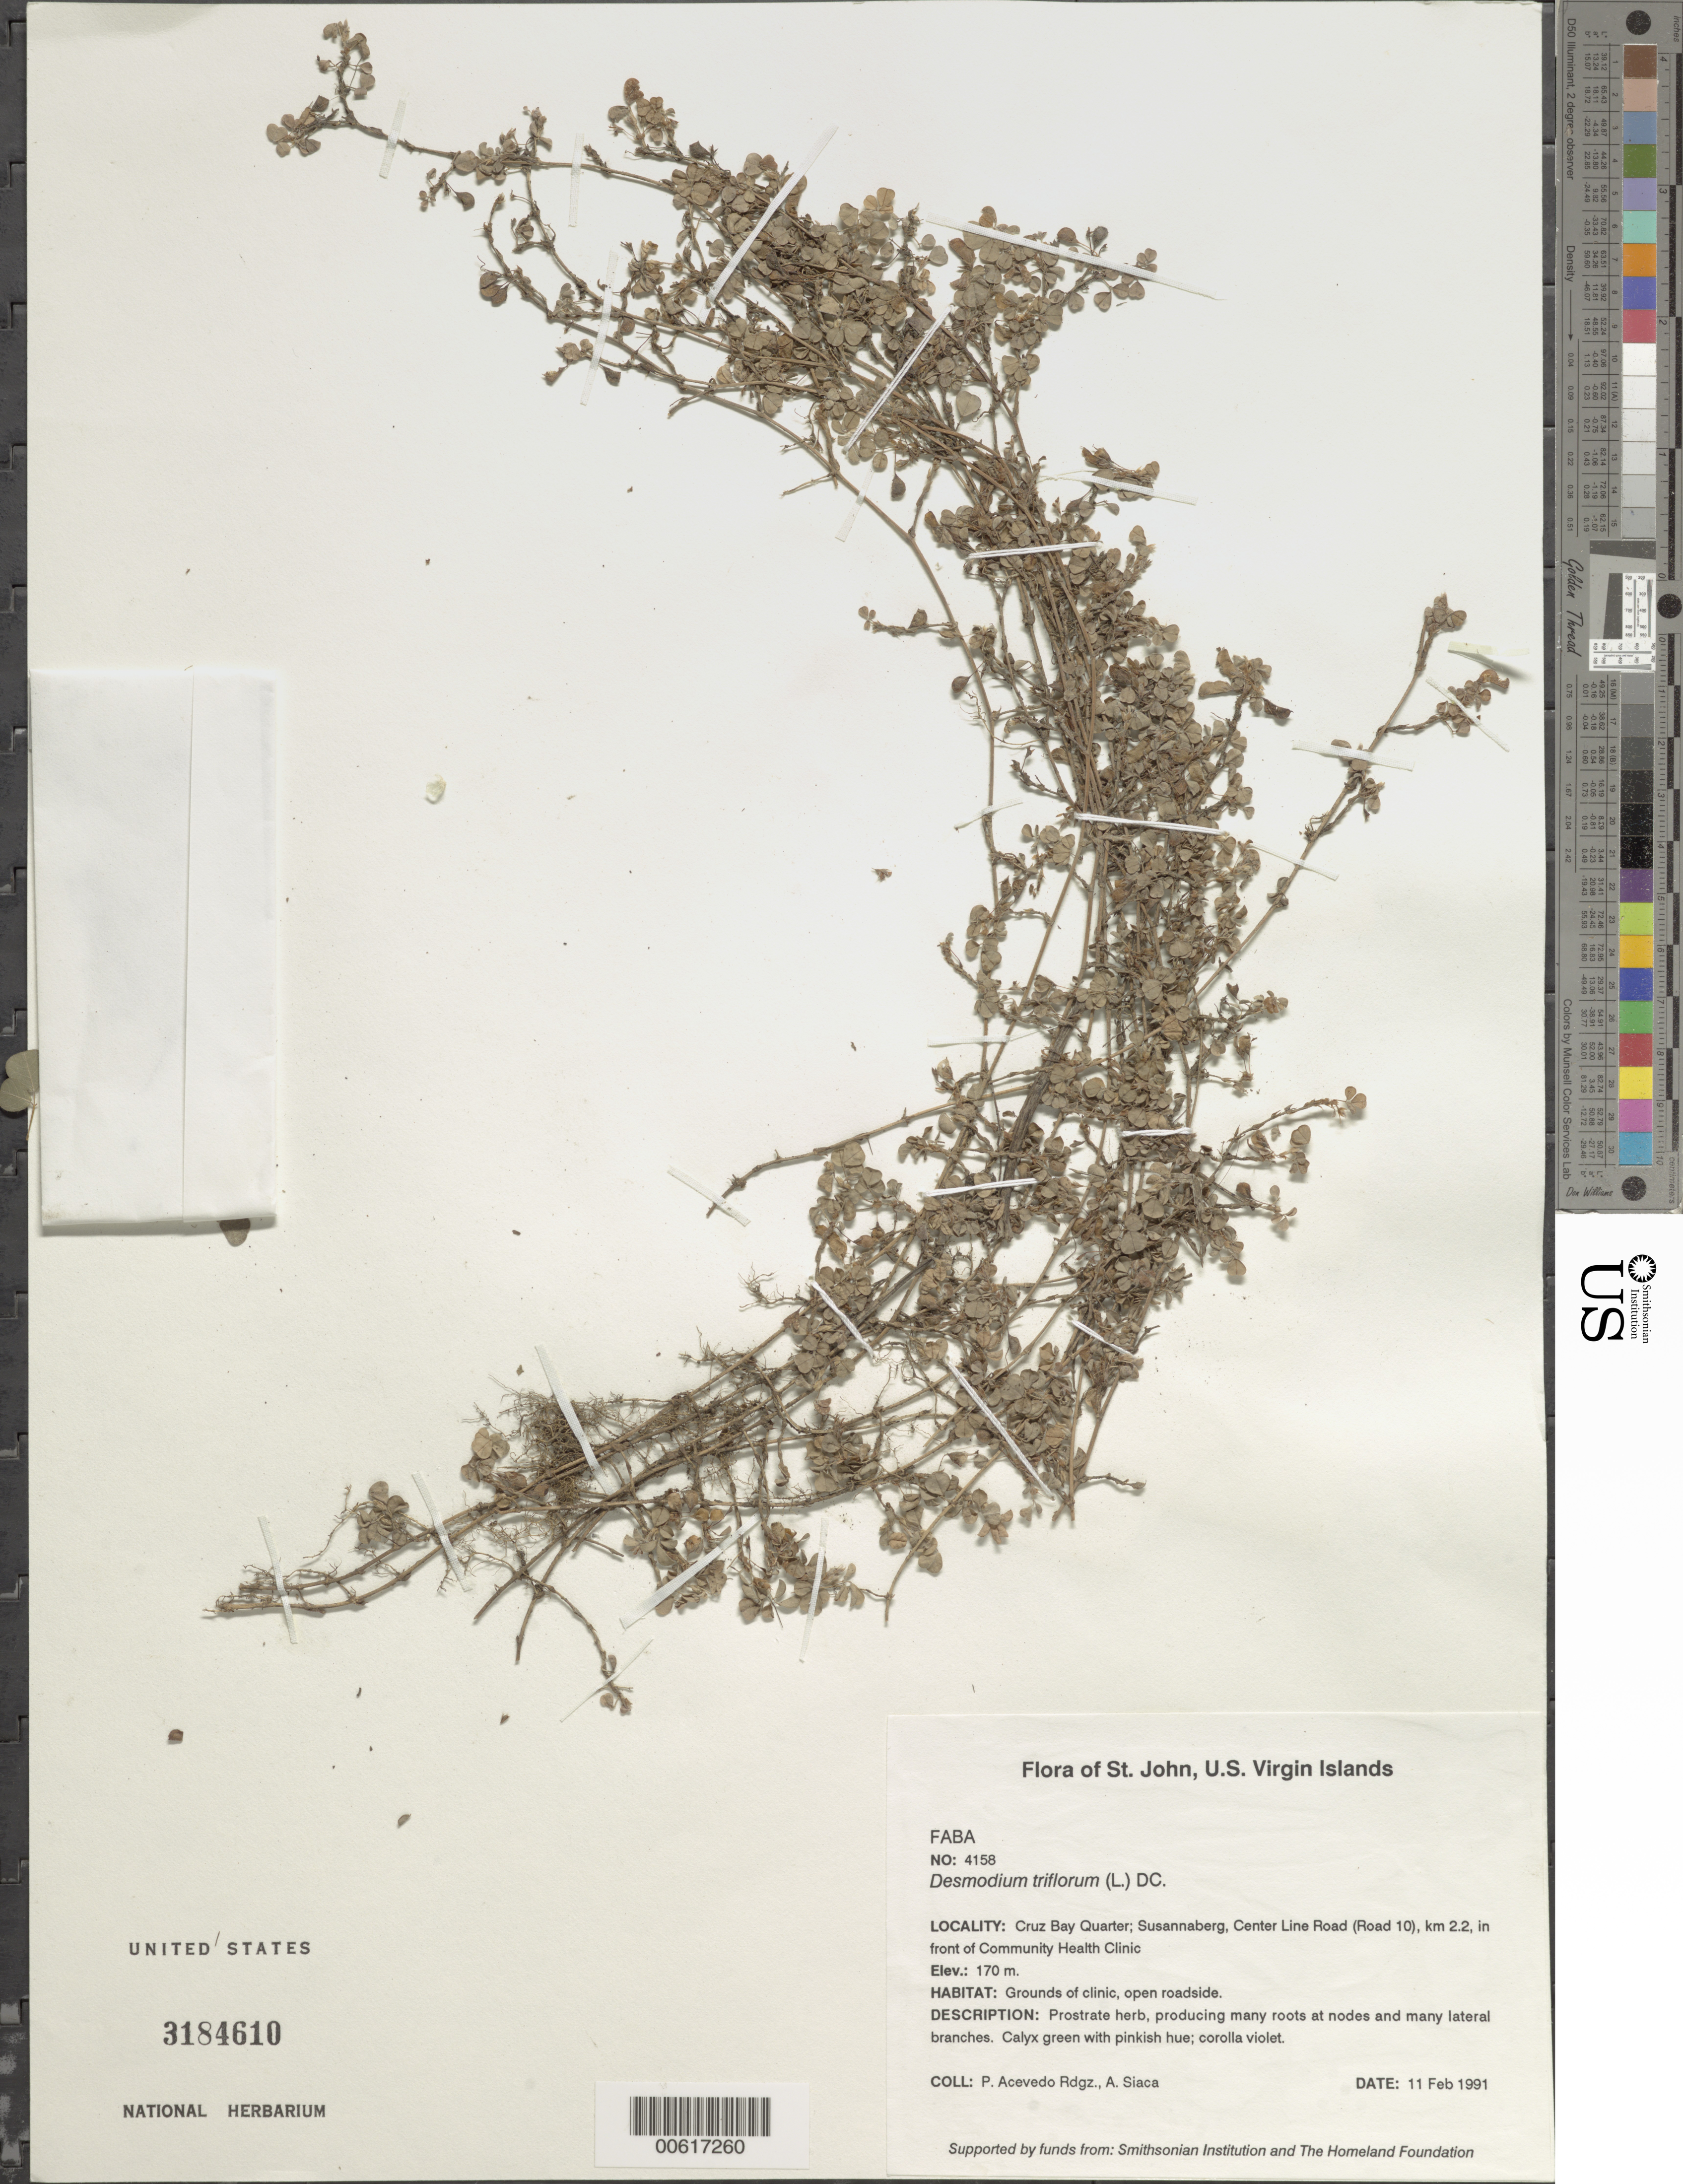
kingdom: Plantae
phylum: Tracheophyta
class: Magnoliopsida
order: Fabales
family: Fabaceae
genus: Grona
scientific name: Grona triflora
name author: (L.) H. Ohashi & K. Ohashi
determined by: Strong, Mark T., (BOT), Smithsonian Institution - National Museum of Natural History (UNITED STATES)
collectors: P. Acevedo-Rodr. & A. Siaca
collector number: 4158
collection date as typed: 11 Feb 1991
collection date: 1991-02-11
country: U.S. Virgin Islands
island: St. John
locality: Cruz Bay Quarter; Susannaberg, Center Line Road (Road 10), km 2.2, in front of Community Health Clinic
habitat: Grounds of clinic, open roadside.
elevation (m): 170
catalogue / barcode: US 3184610